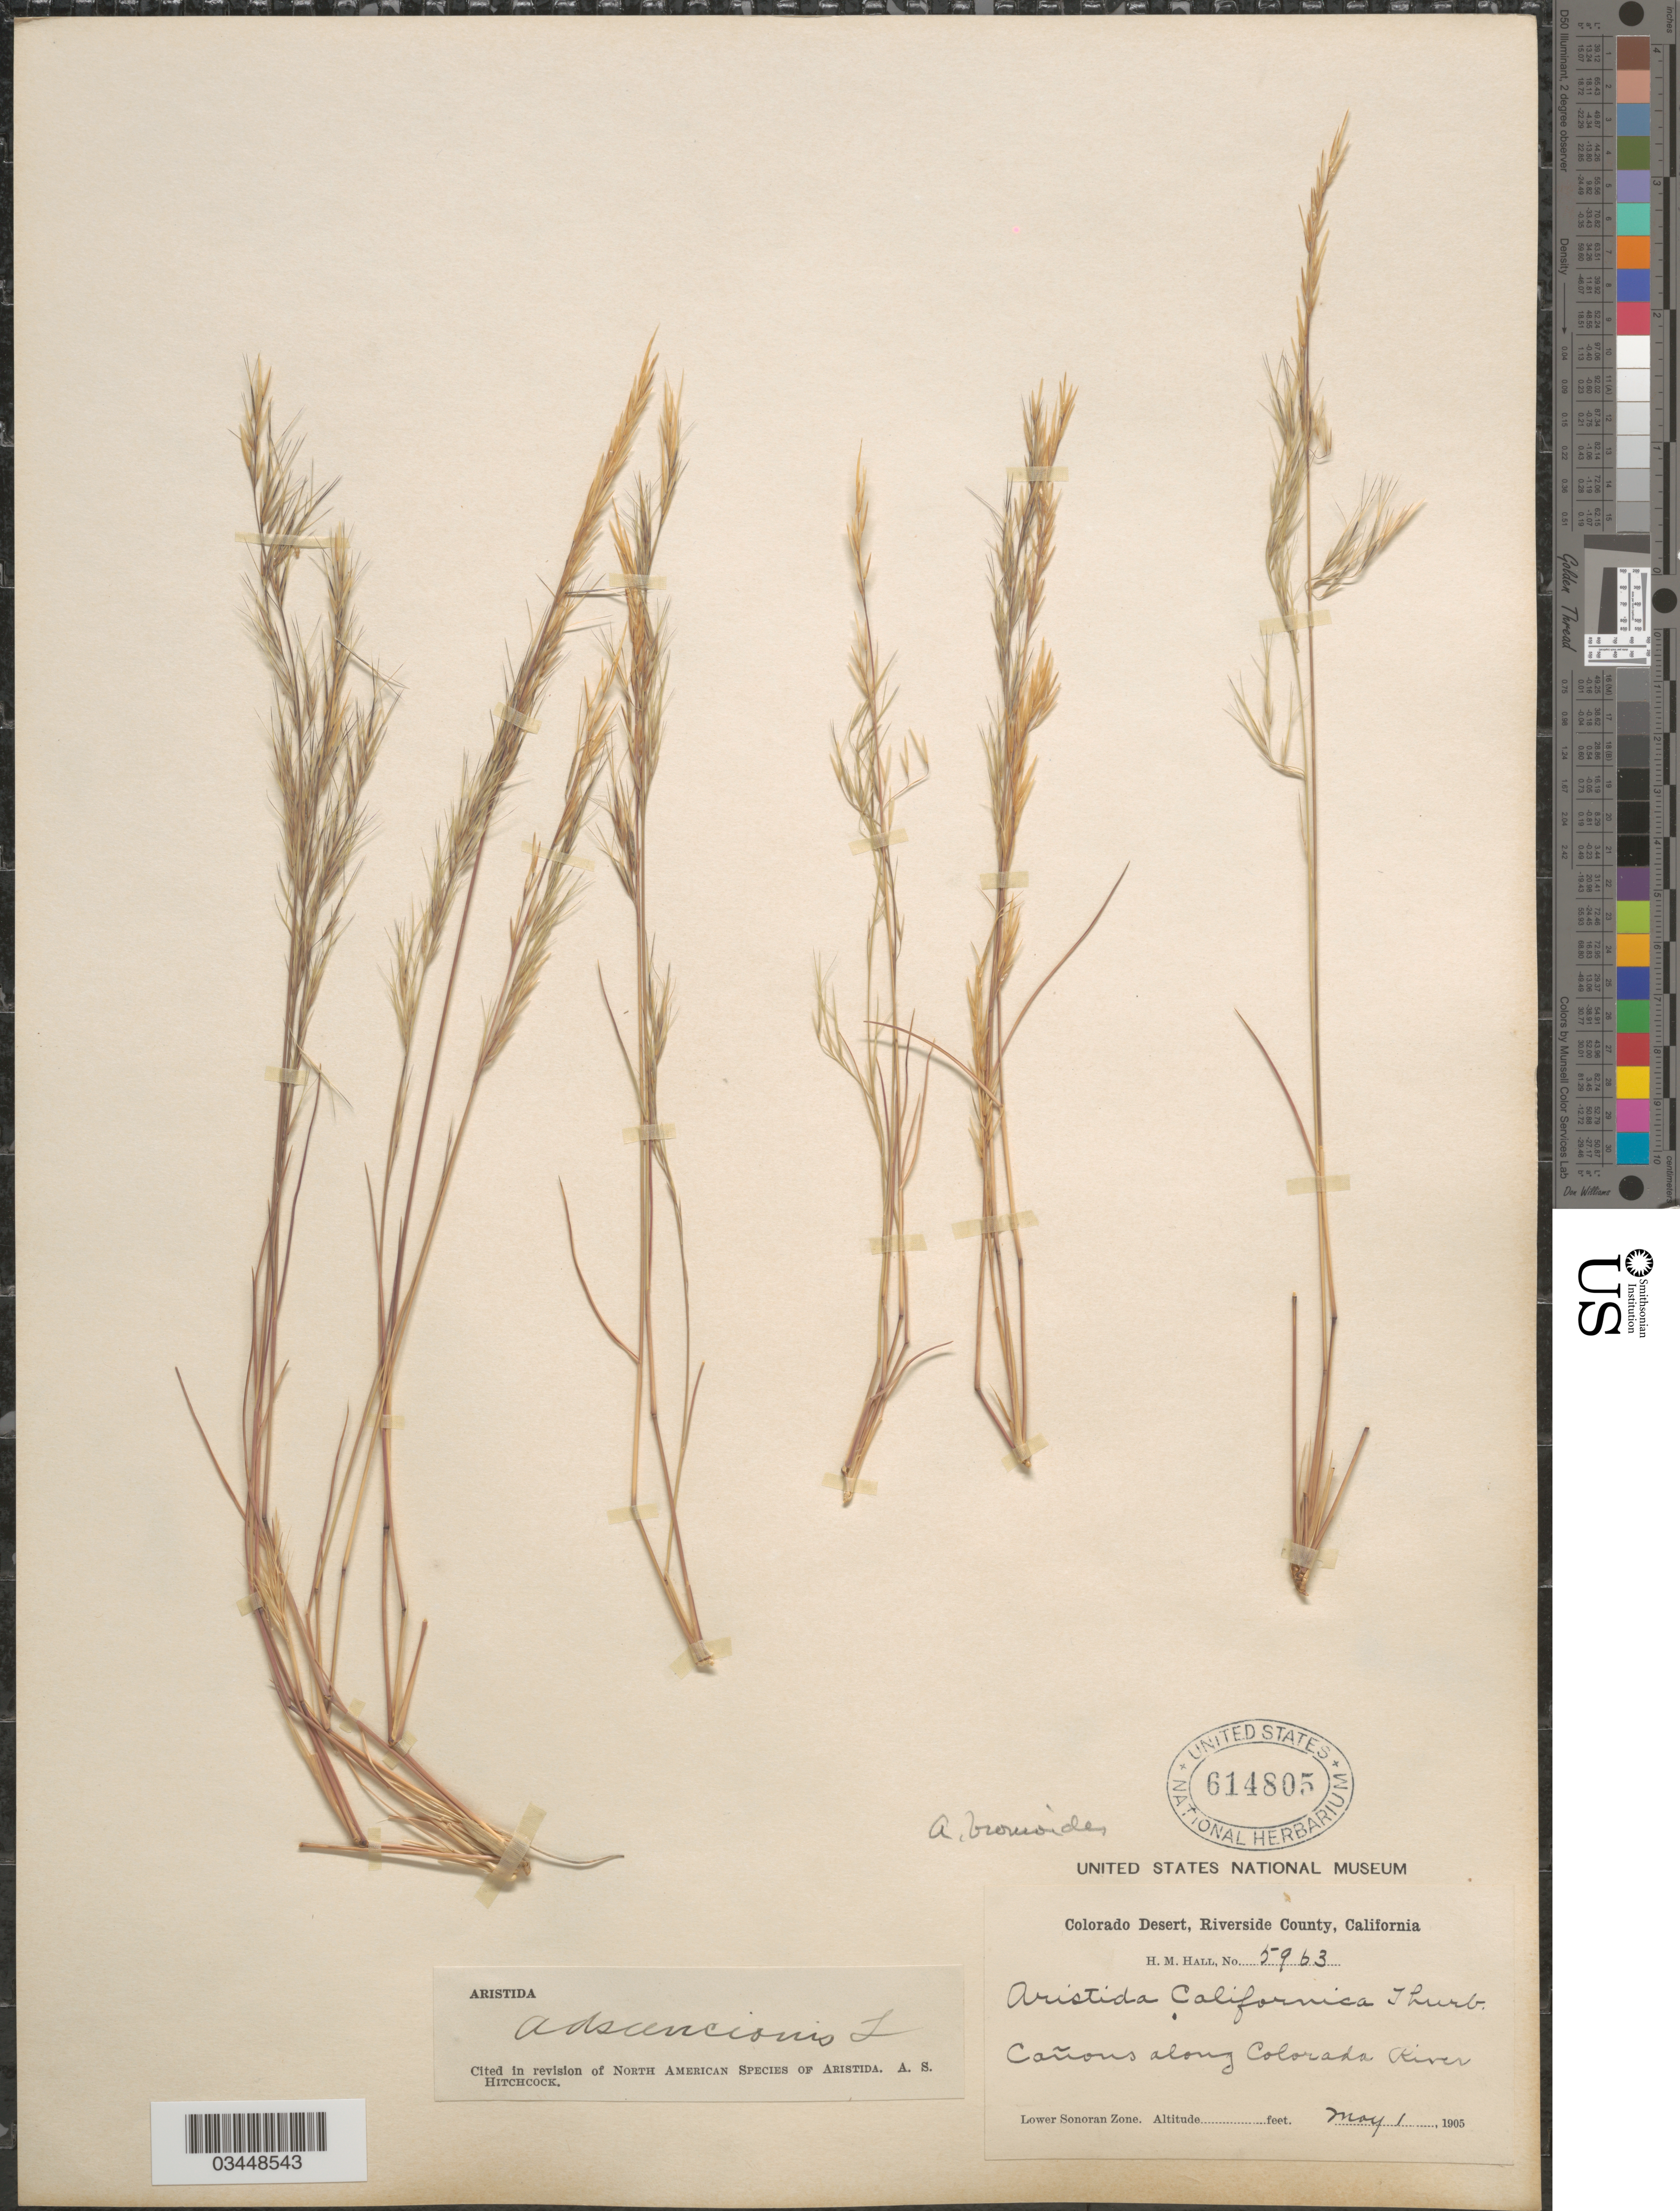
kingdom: Plantae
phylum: Tracheophyta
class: Liliopsida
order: Poales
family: Poaceae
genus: Aristida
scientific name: Aristida adscensionis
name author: L.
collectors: H. M. Hall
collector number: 5963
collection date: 1905-05-01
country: United States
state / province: California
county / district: Riverside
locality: Colorado Desert, Riverside County. Cañons along Colorado River. Lower Sonoran Zone.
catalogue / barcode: US 614805